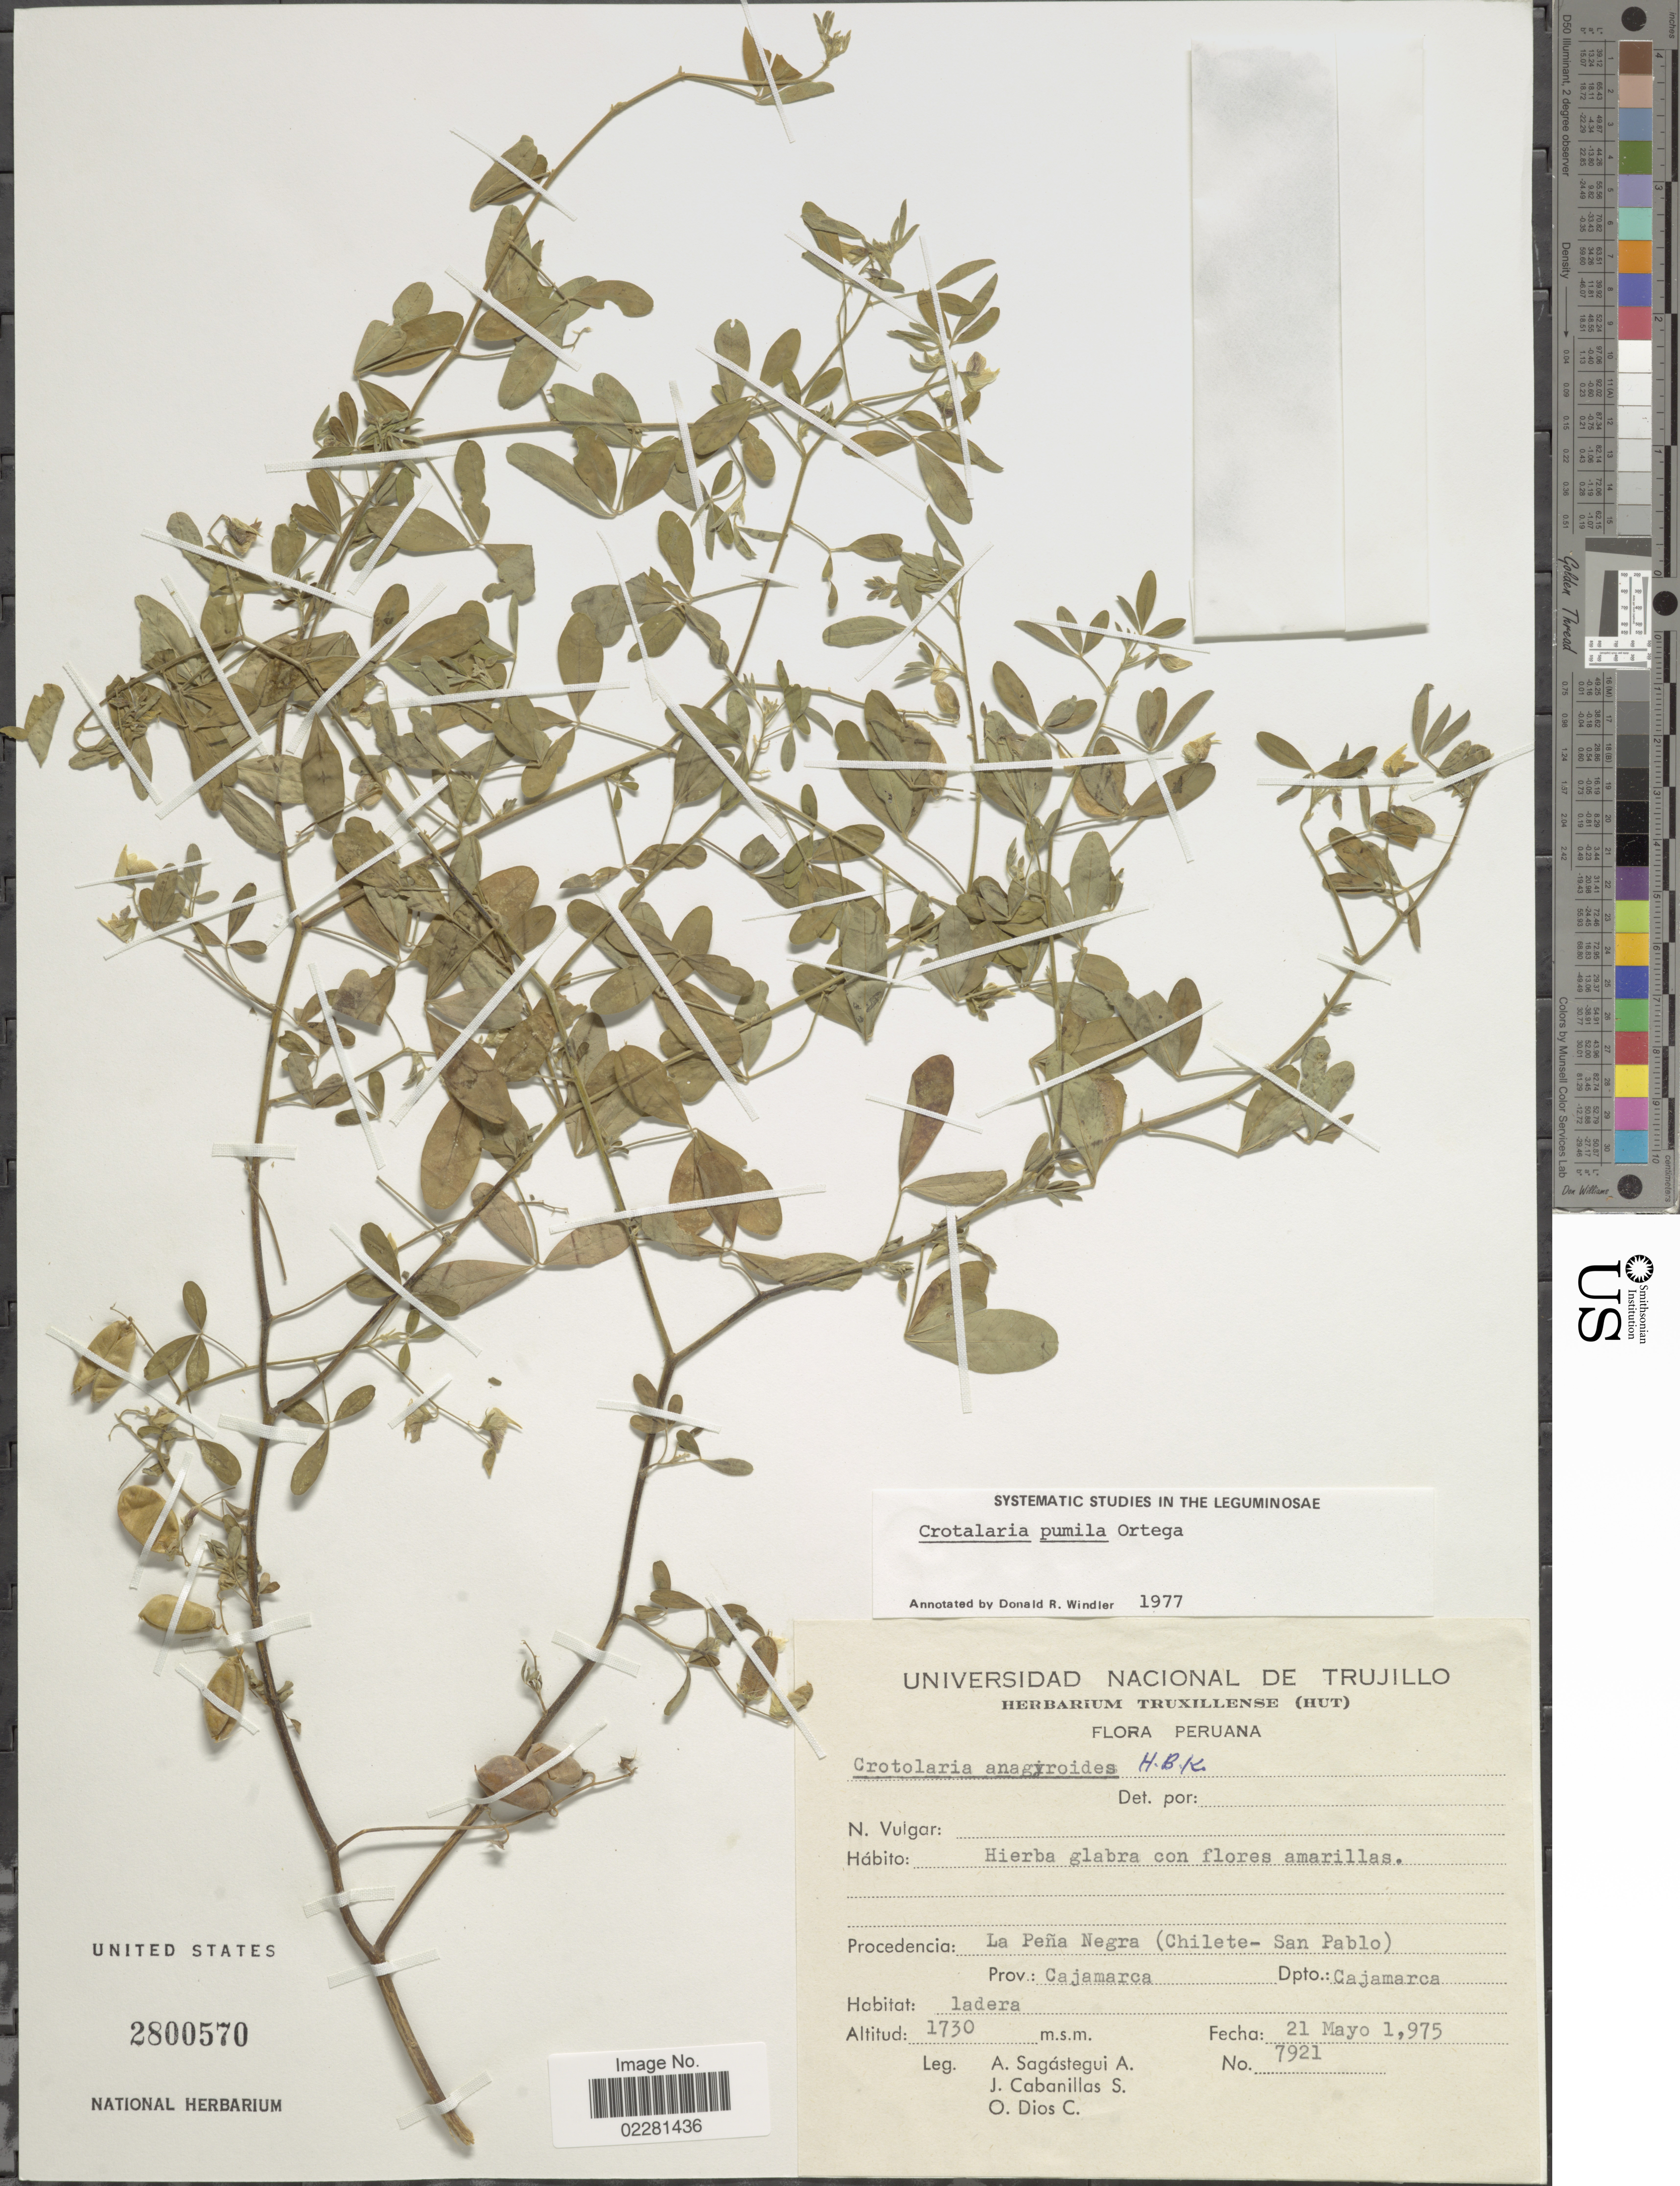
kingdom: Plantae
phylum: Tracheophyta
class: Magnoliopsida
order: Fabales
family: Fabaceae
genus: Crotalaria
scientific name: Crotalaria pumila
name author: Ortega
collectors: A. Sagástegui A., J. Cabanillas S. & O. Dios C.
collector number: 7921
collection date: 1975-05-21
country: Peru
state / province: Cajamarca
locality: La Pena Negra (Chilete-San Pablo), Prov. Cajamarca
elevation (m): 1730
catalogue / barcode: US 2800570